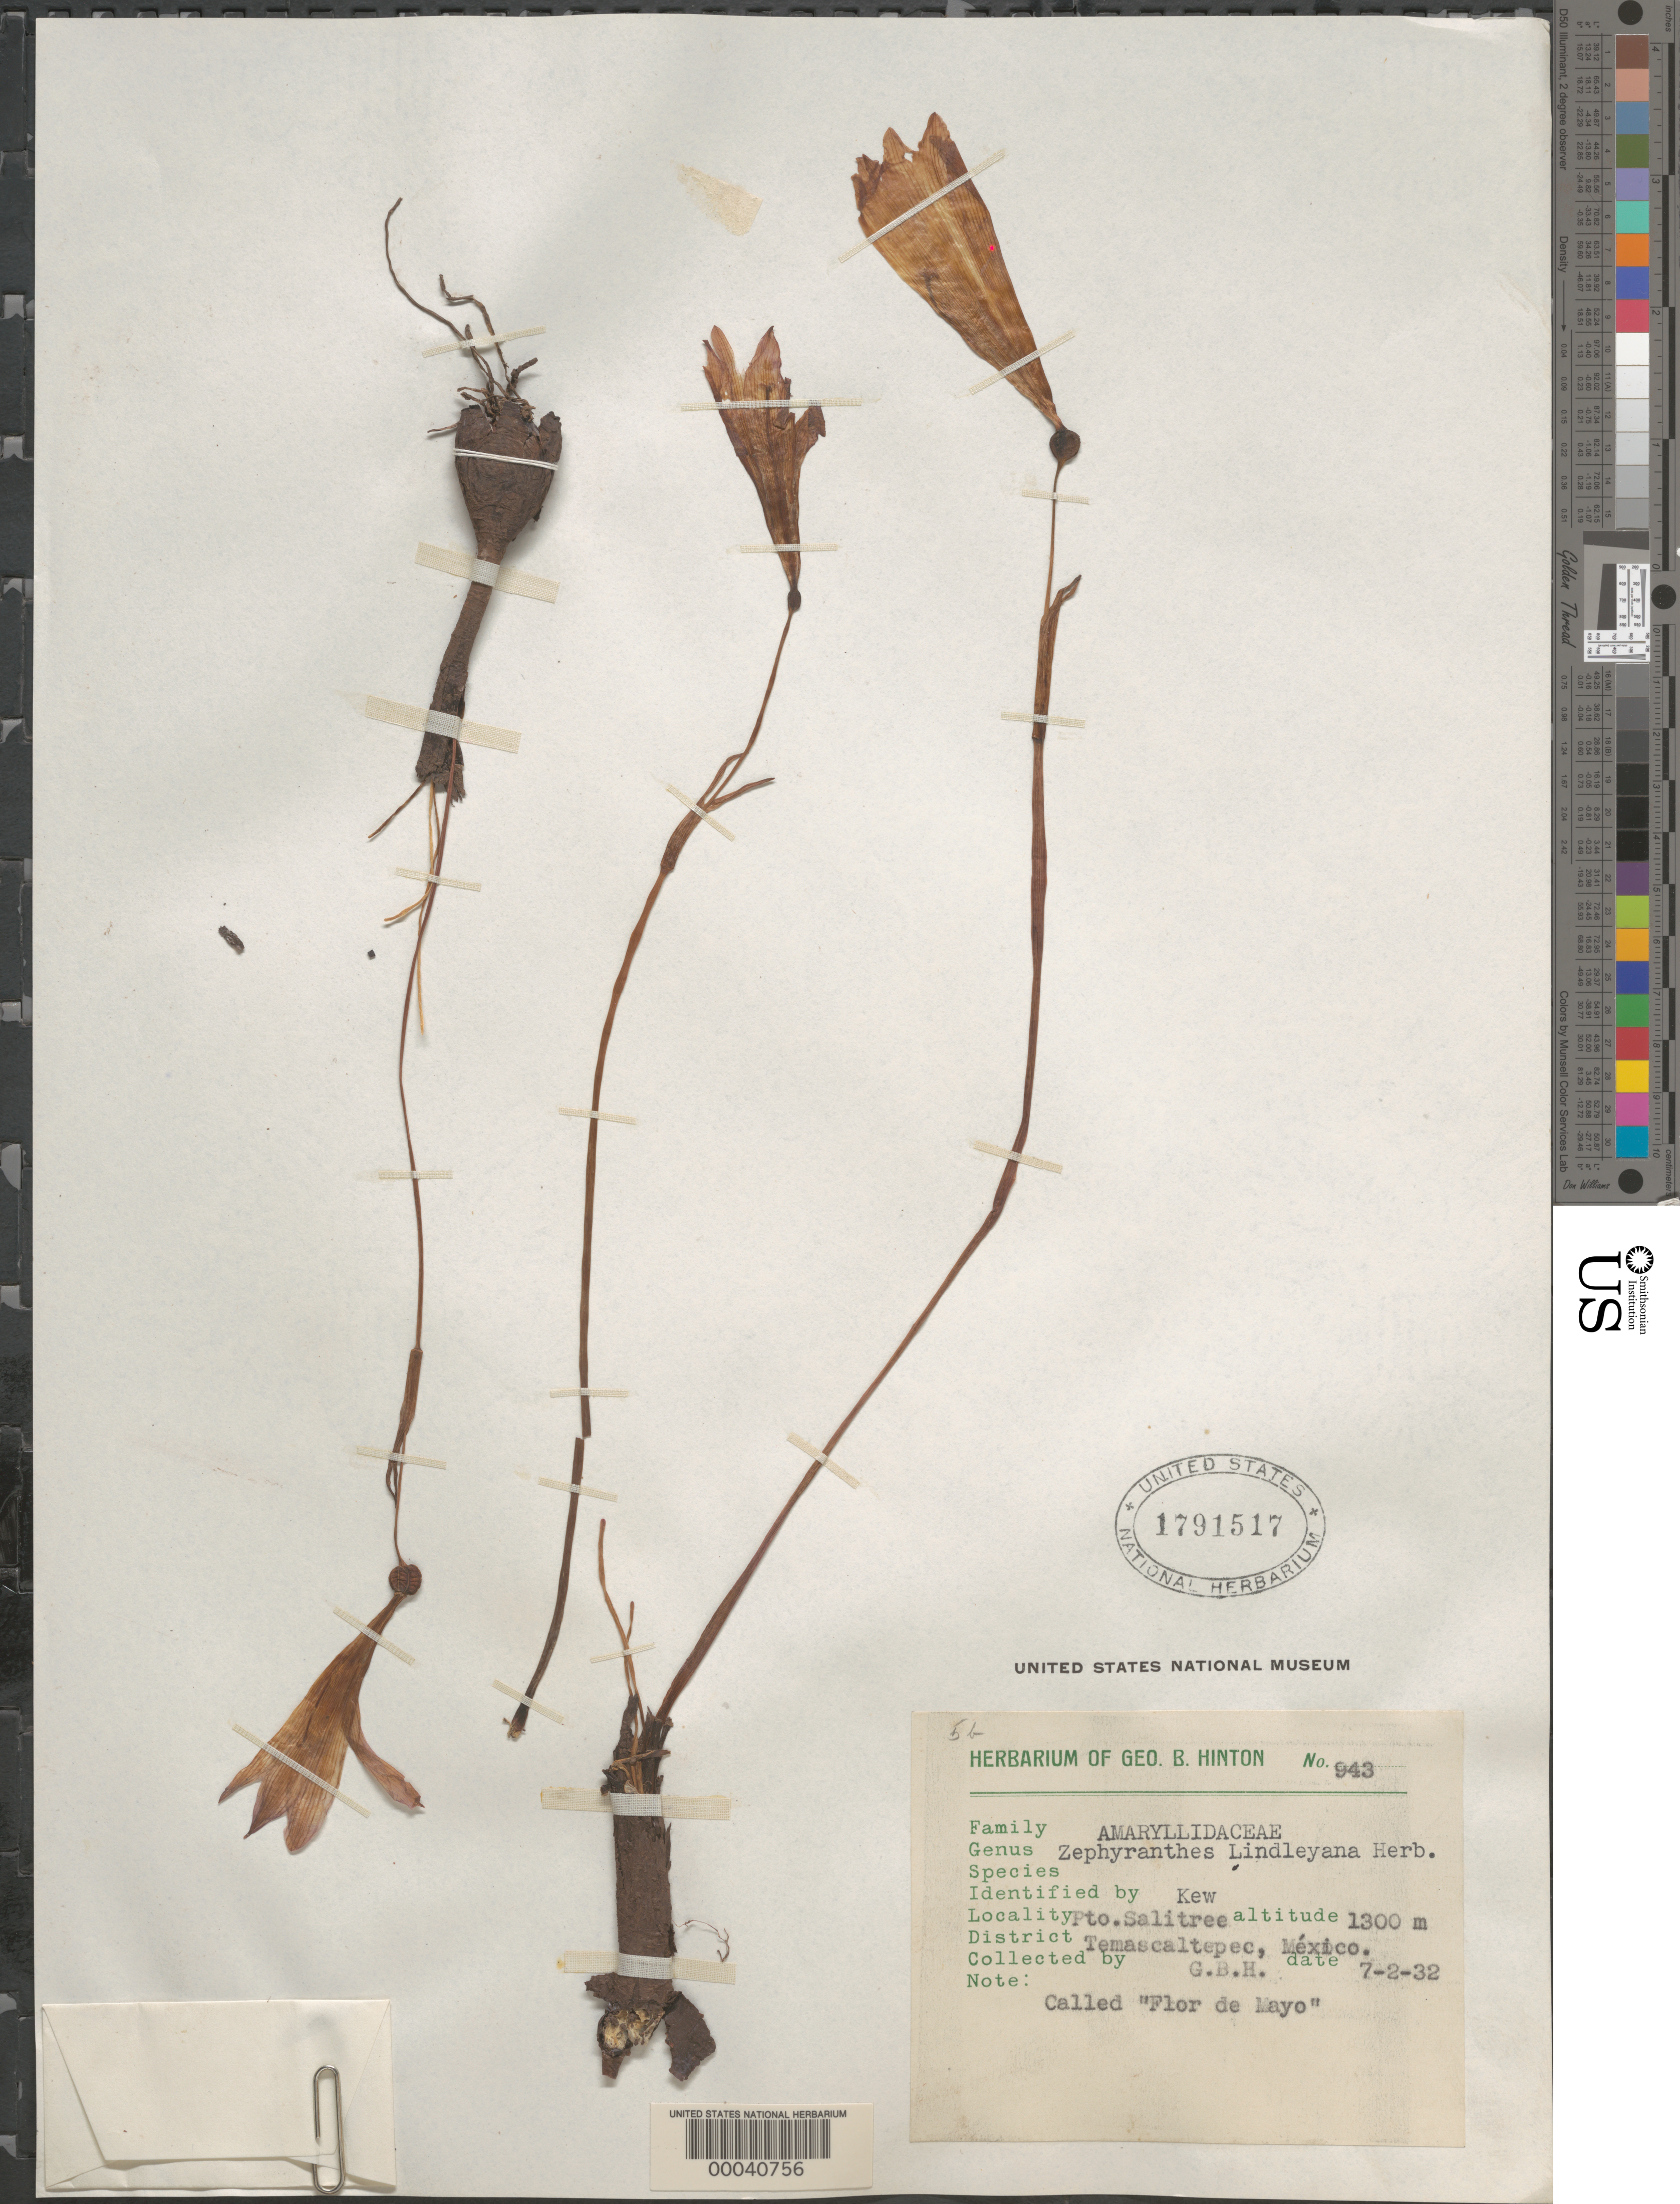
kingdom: Plantae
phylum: Tracheophyta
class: Liliopsida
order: Asparagales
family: Amaryllidaceae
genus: Zephyranthes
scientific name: Zephyranthes lindleyana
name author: Herb.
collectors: G. B. Hinton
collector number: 943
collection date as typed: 07 Feb 1932 or 02 Jul 1932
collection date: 1932-02-07 or 1932-07-02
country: Mexico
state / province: México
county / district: Temascaltepec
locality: Pto. Salitree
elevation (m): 1300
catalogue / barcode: US 1791517